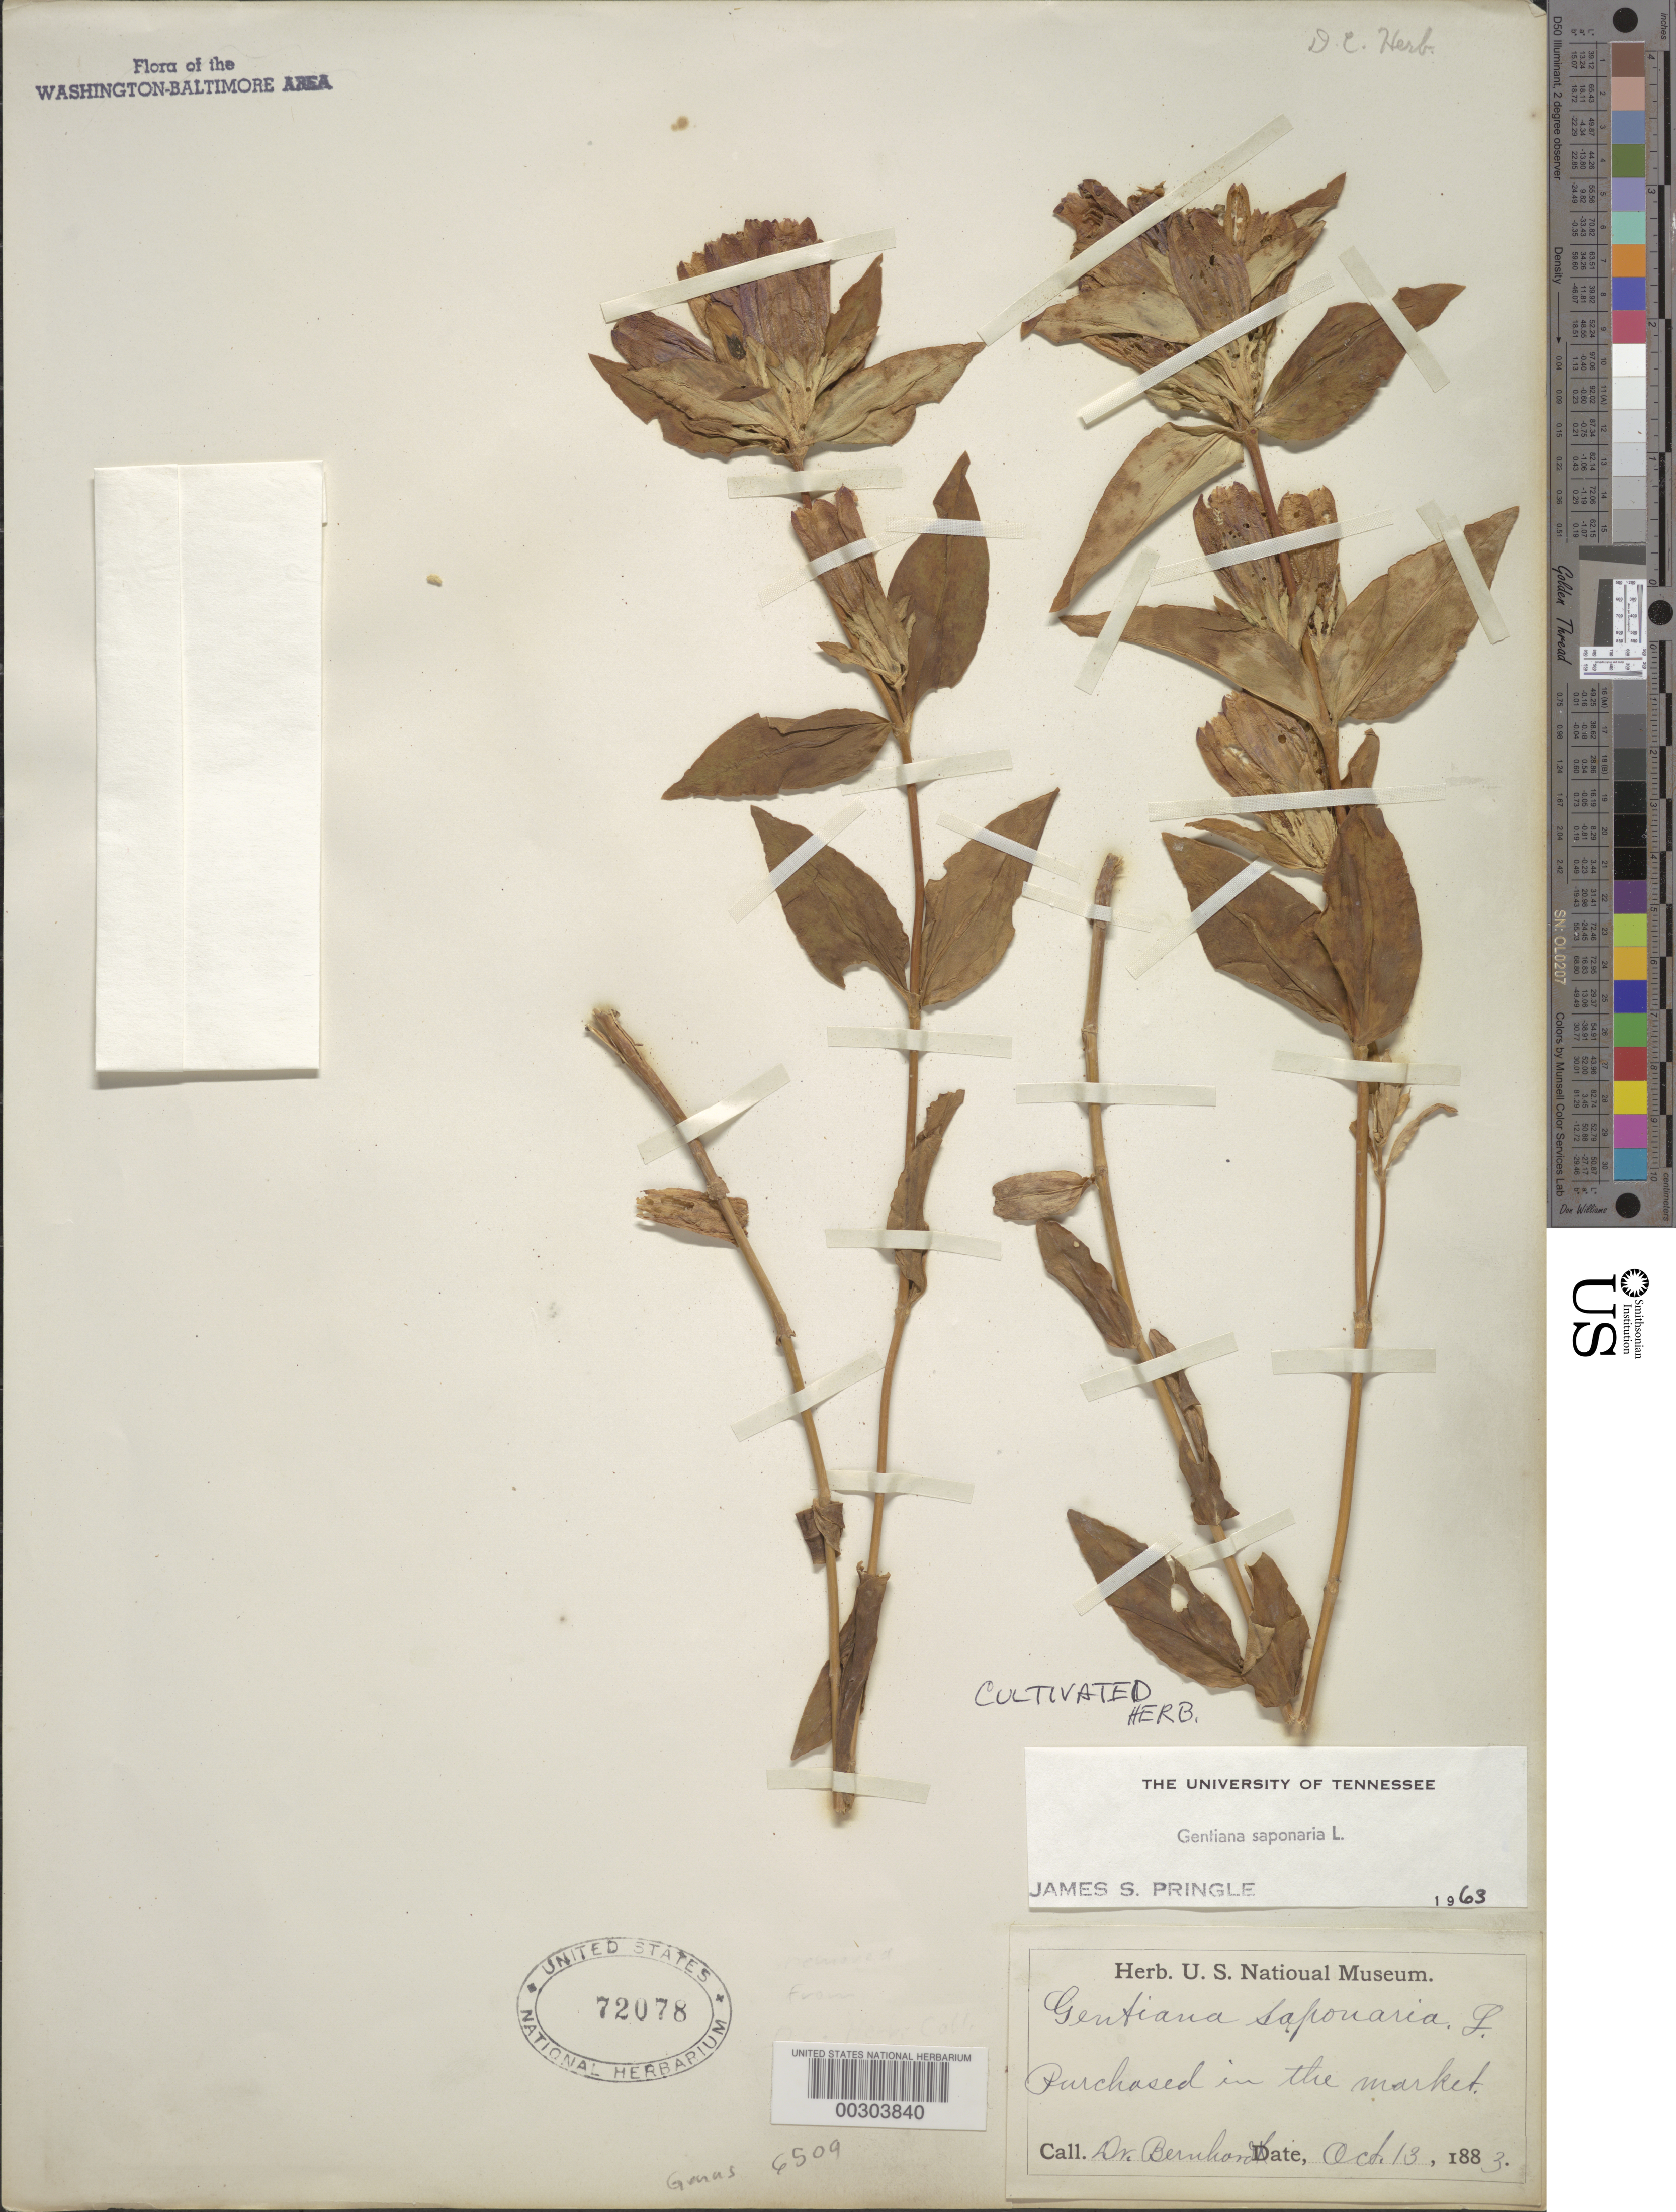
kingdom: Plantae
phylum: Tracheophyta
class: Magnoliopsida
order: Gentianales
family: Gentianaceae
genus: Gentiana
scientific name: Gentiana saponaria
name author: L.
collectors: -. Bernhardt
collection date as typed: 13 Oct 1883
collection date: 1883-10-13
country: United States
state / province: District of Columbia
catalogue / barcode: US 72078